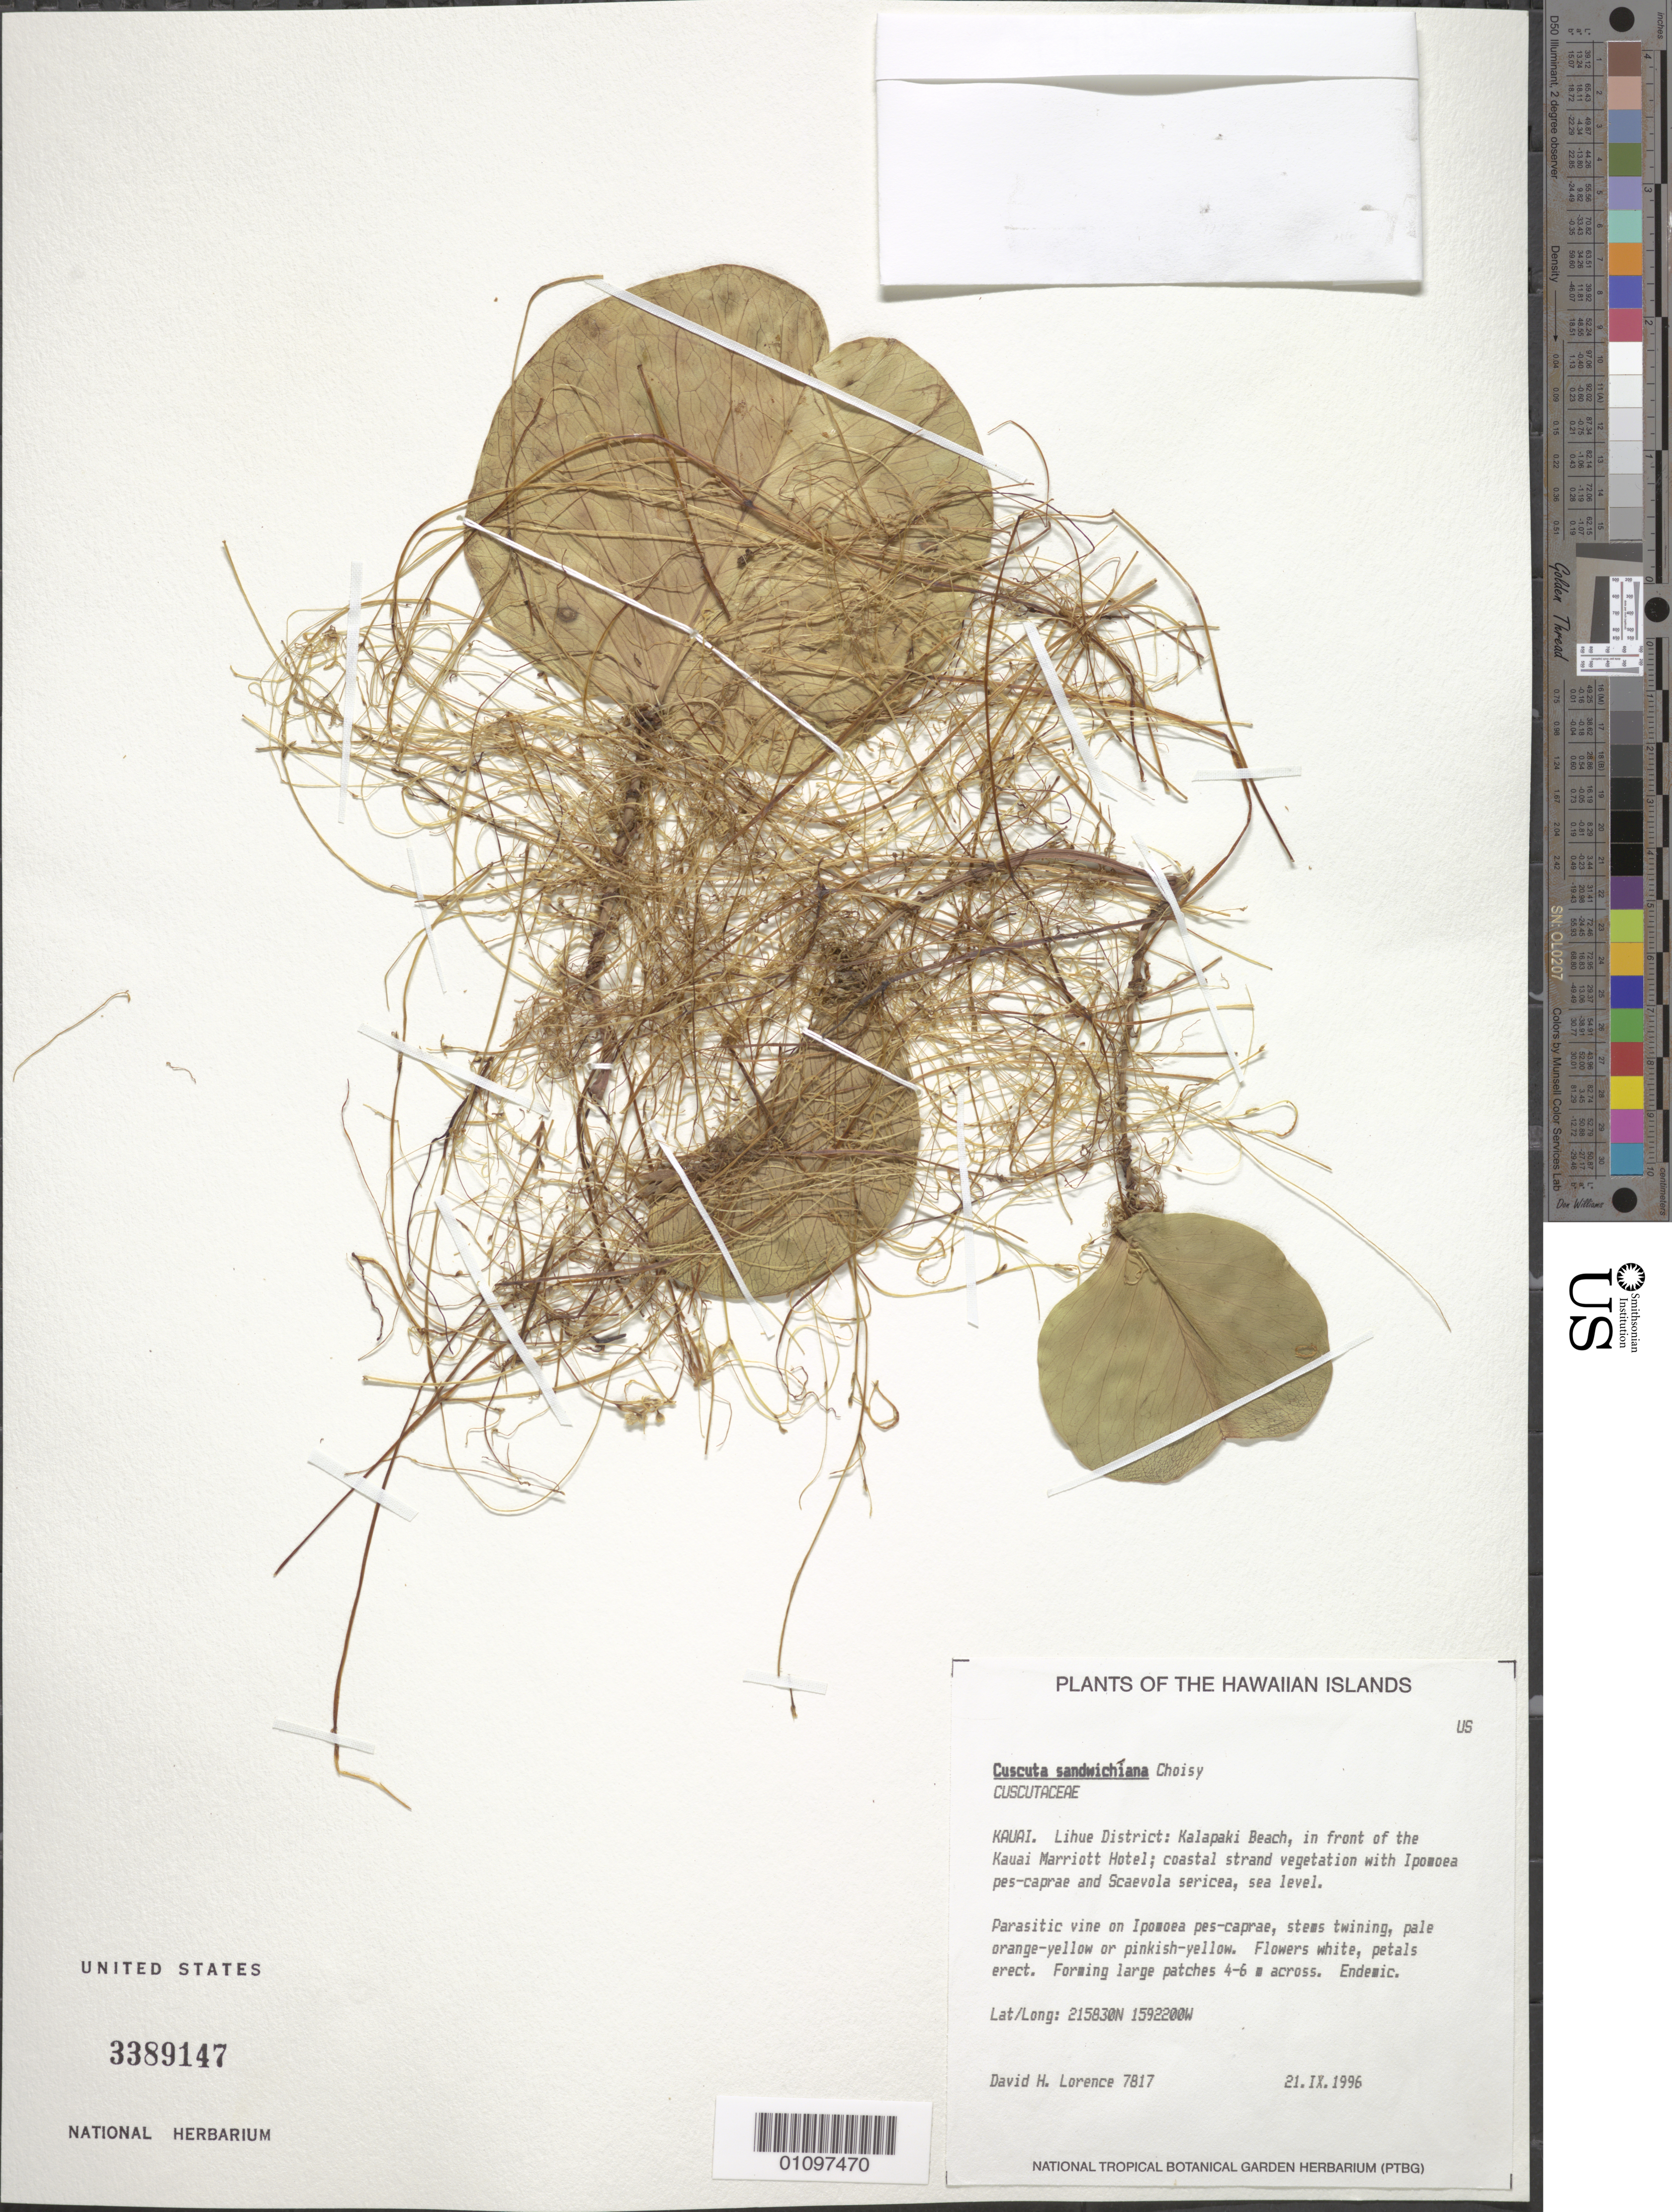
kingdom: Plantae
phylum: Tracheophyta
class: Magnoliopsida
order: Solanales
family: Convolvulaceae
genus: Cuscuta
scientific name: Cuscuta sandwichiana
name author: Choisy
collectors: D. Lorence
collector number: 7817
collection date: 1996-09-21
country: United States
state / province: Hawaii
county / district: Kauai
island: Kaua'i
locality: Lihue District, Kalapaki Beach, in front of the Kaua'i Marriott Hotel.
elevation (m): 0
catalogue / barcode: US 3389147